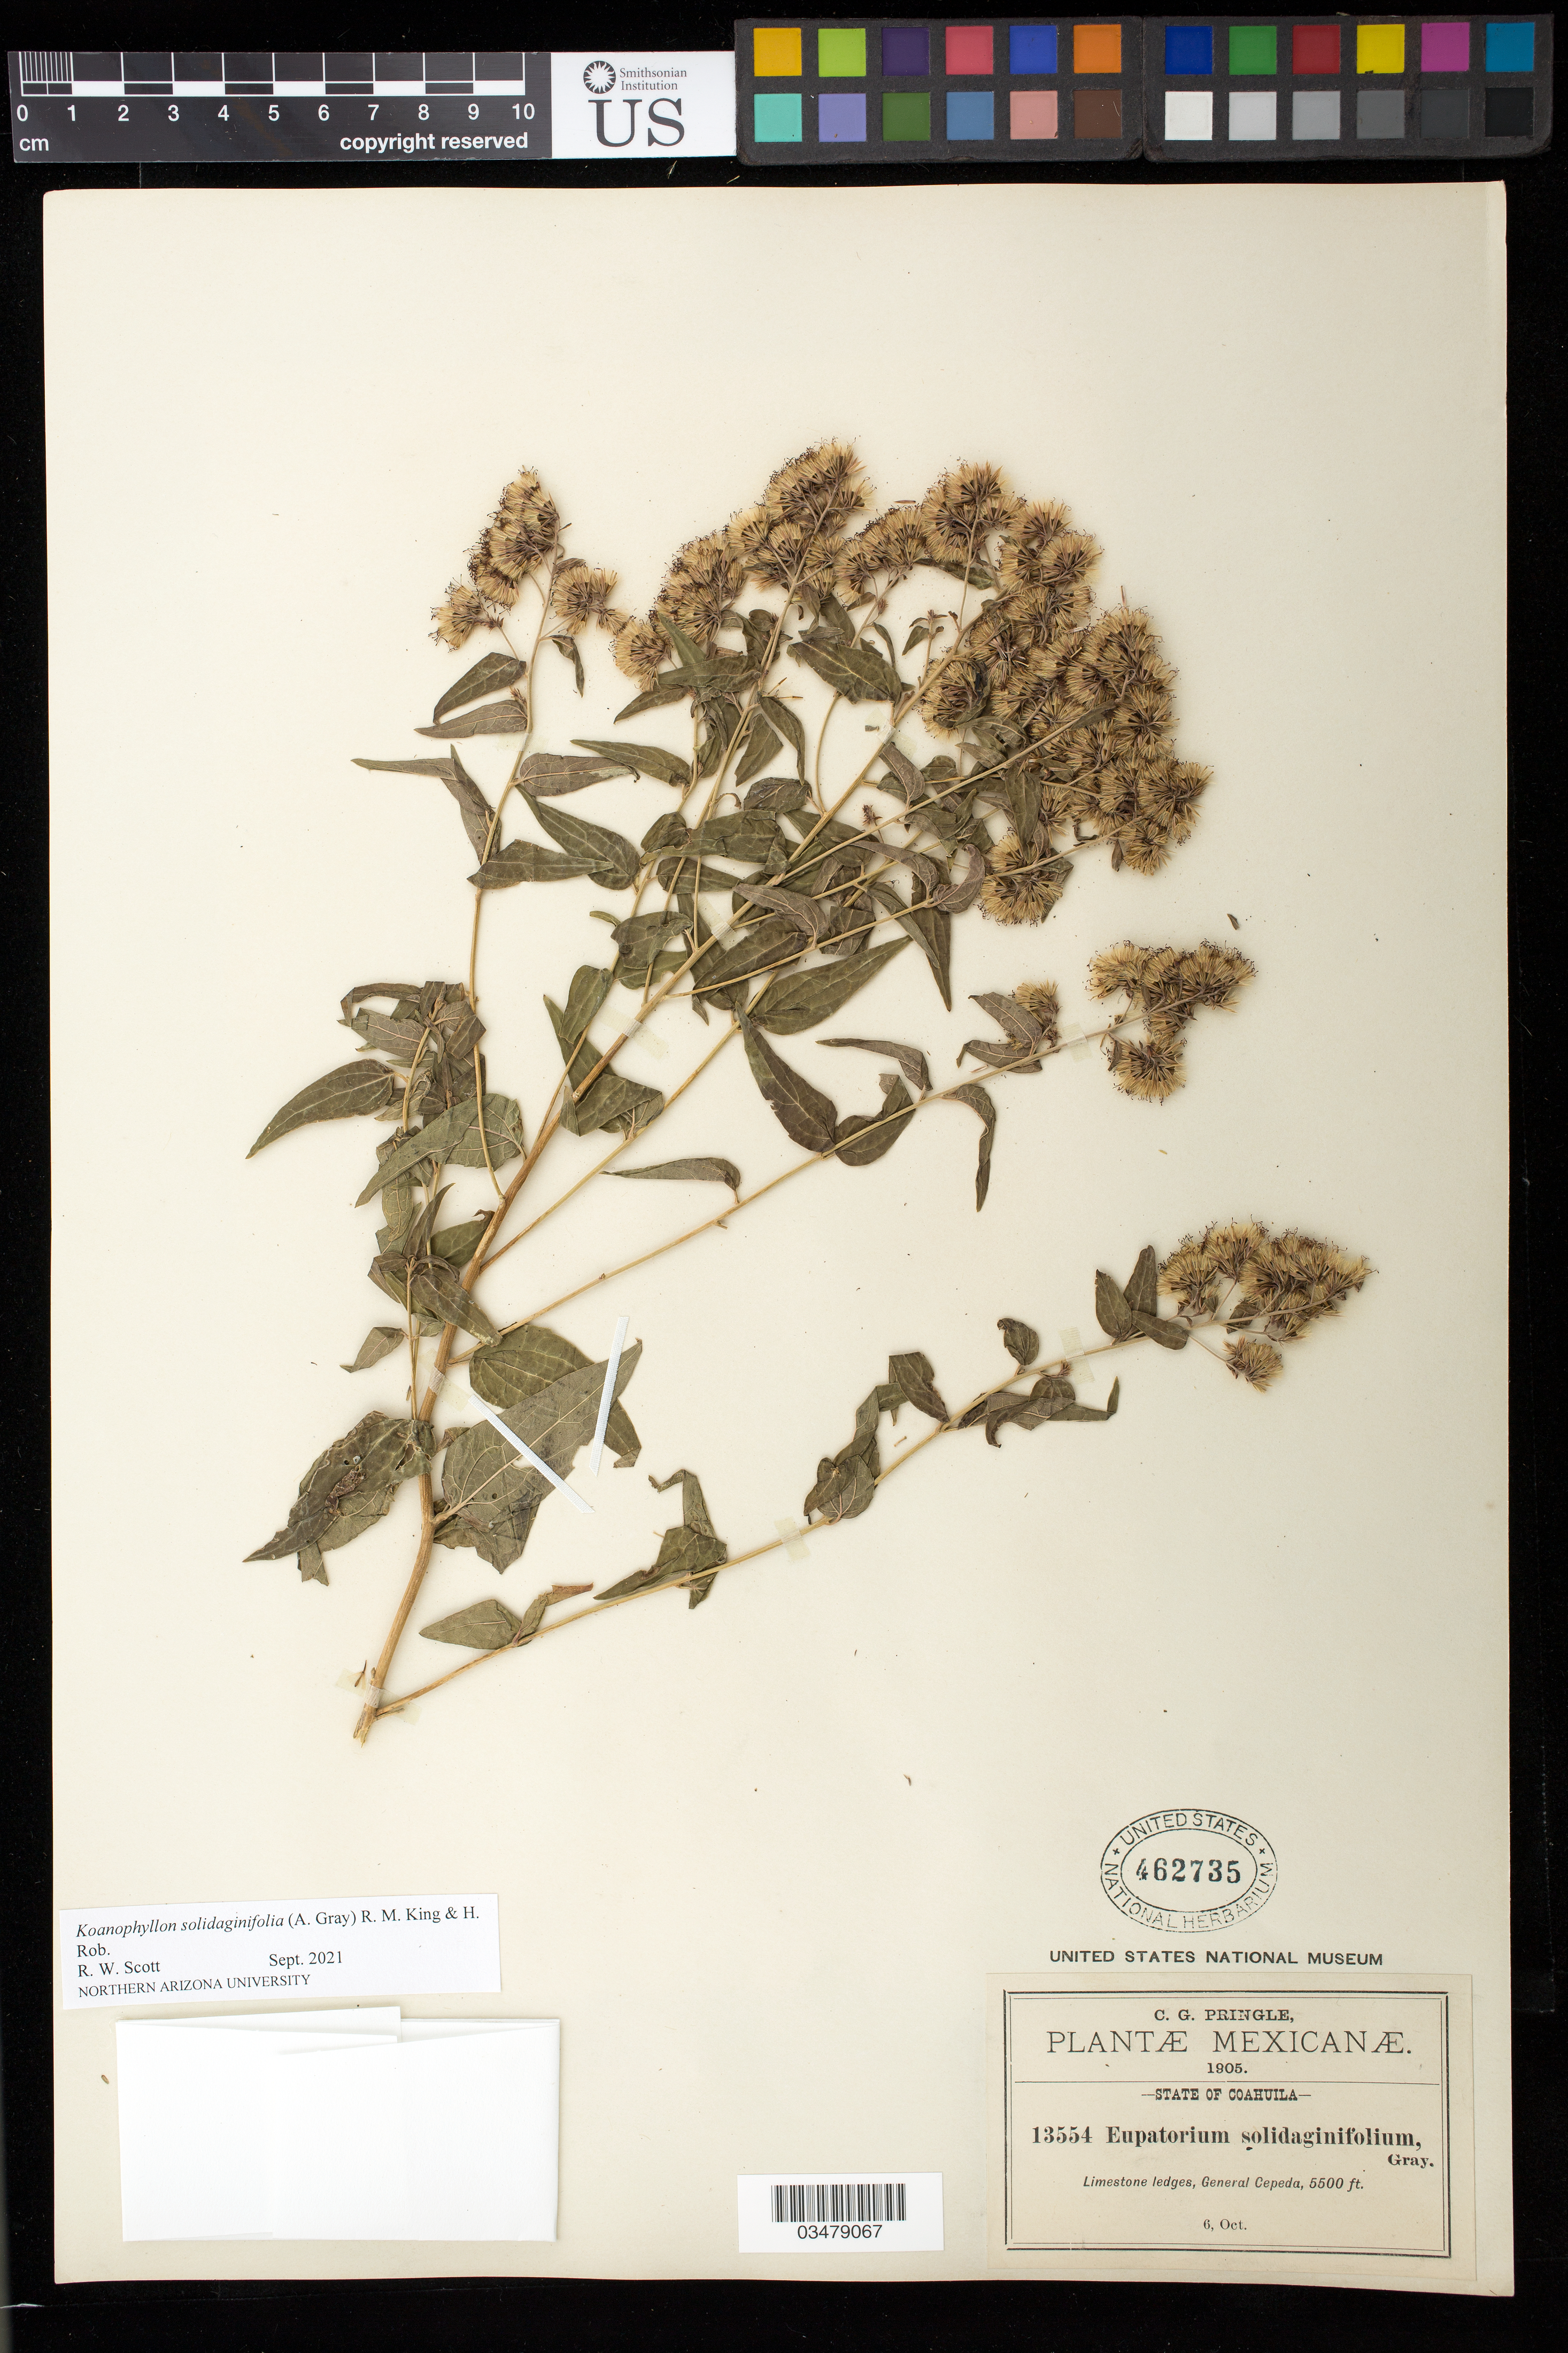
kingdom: Plantae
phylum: Tracheophyta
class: Magnoliopsida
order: Asterales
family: Asteraceae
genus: Koanophyllon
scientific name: Koanophyllon solidaginifolium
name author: (A. Gray) R.M. King & H. Rob.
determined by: Scott, R. W.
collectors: C. G. Pringle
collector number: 13554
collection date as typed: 06 Oct 1905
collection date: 1905-10-06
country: Mexico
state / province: Coahuila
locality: General Cepeda.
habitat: Limestone ledges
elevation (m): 1676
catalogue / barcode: US 462735